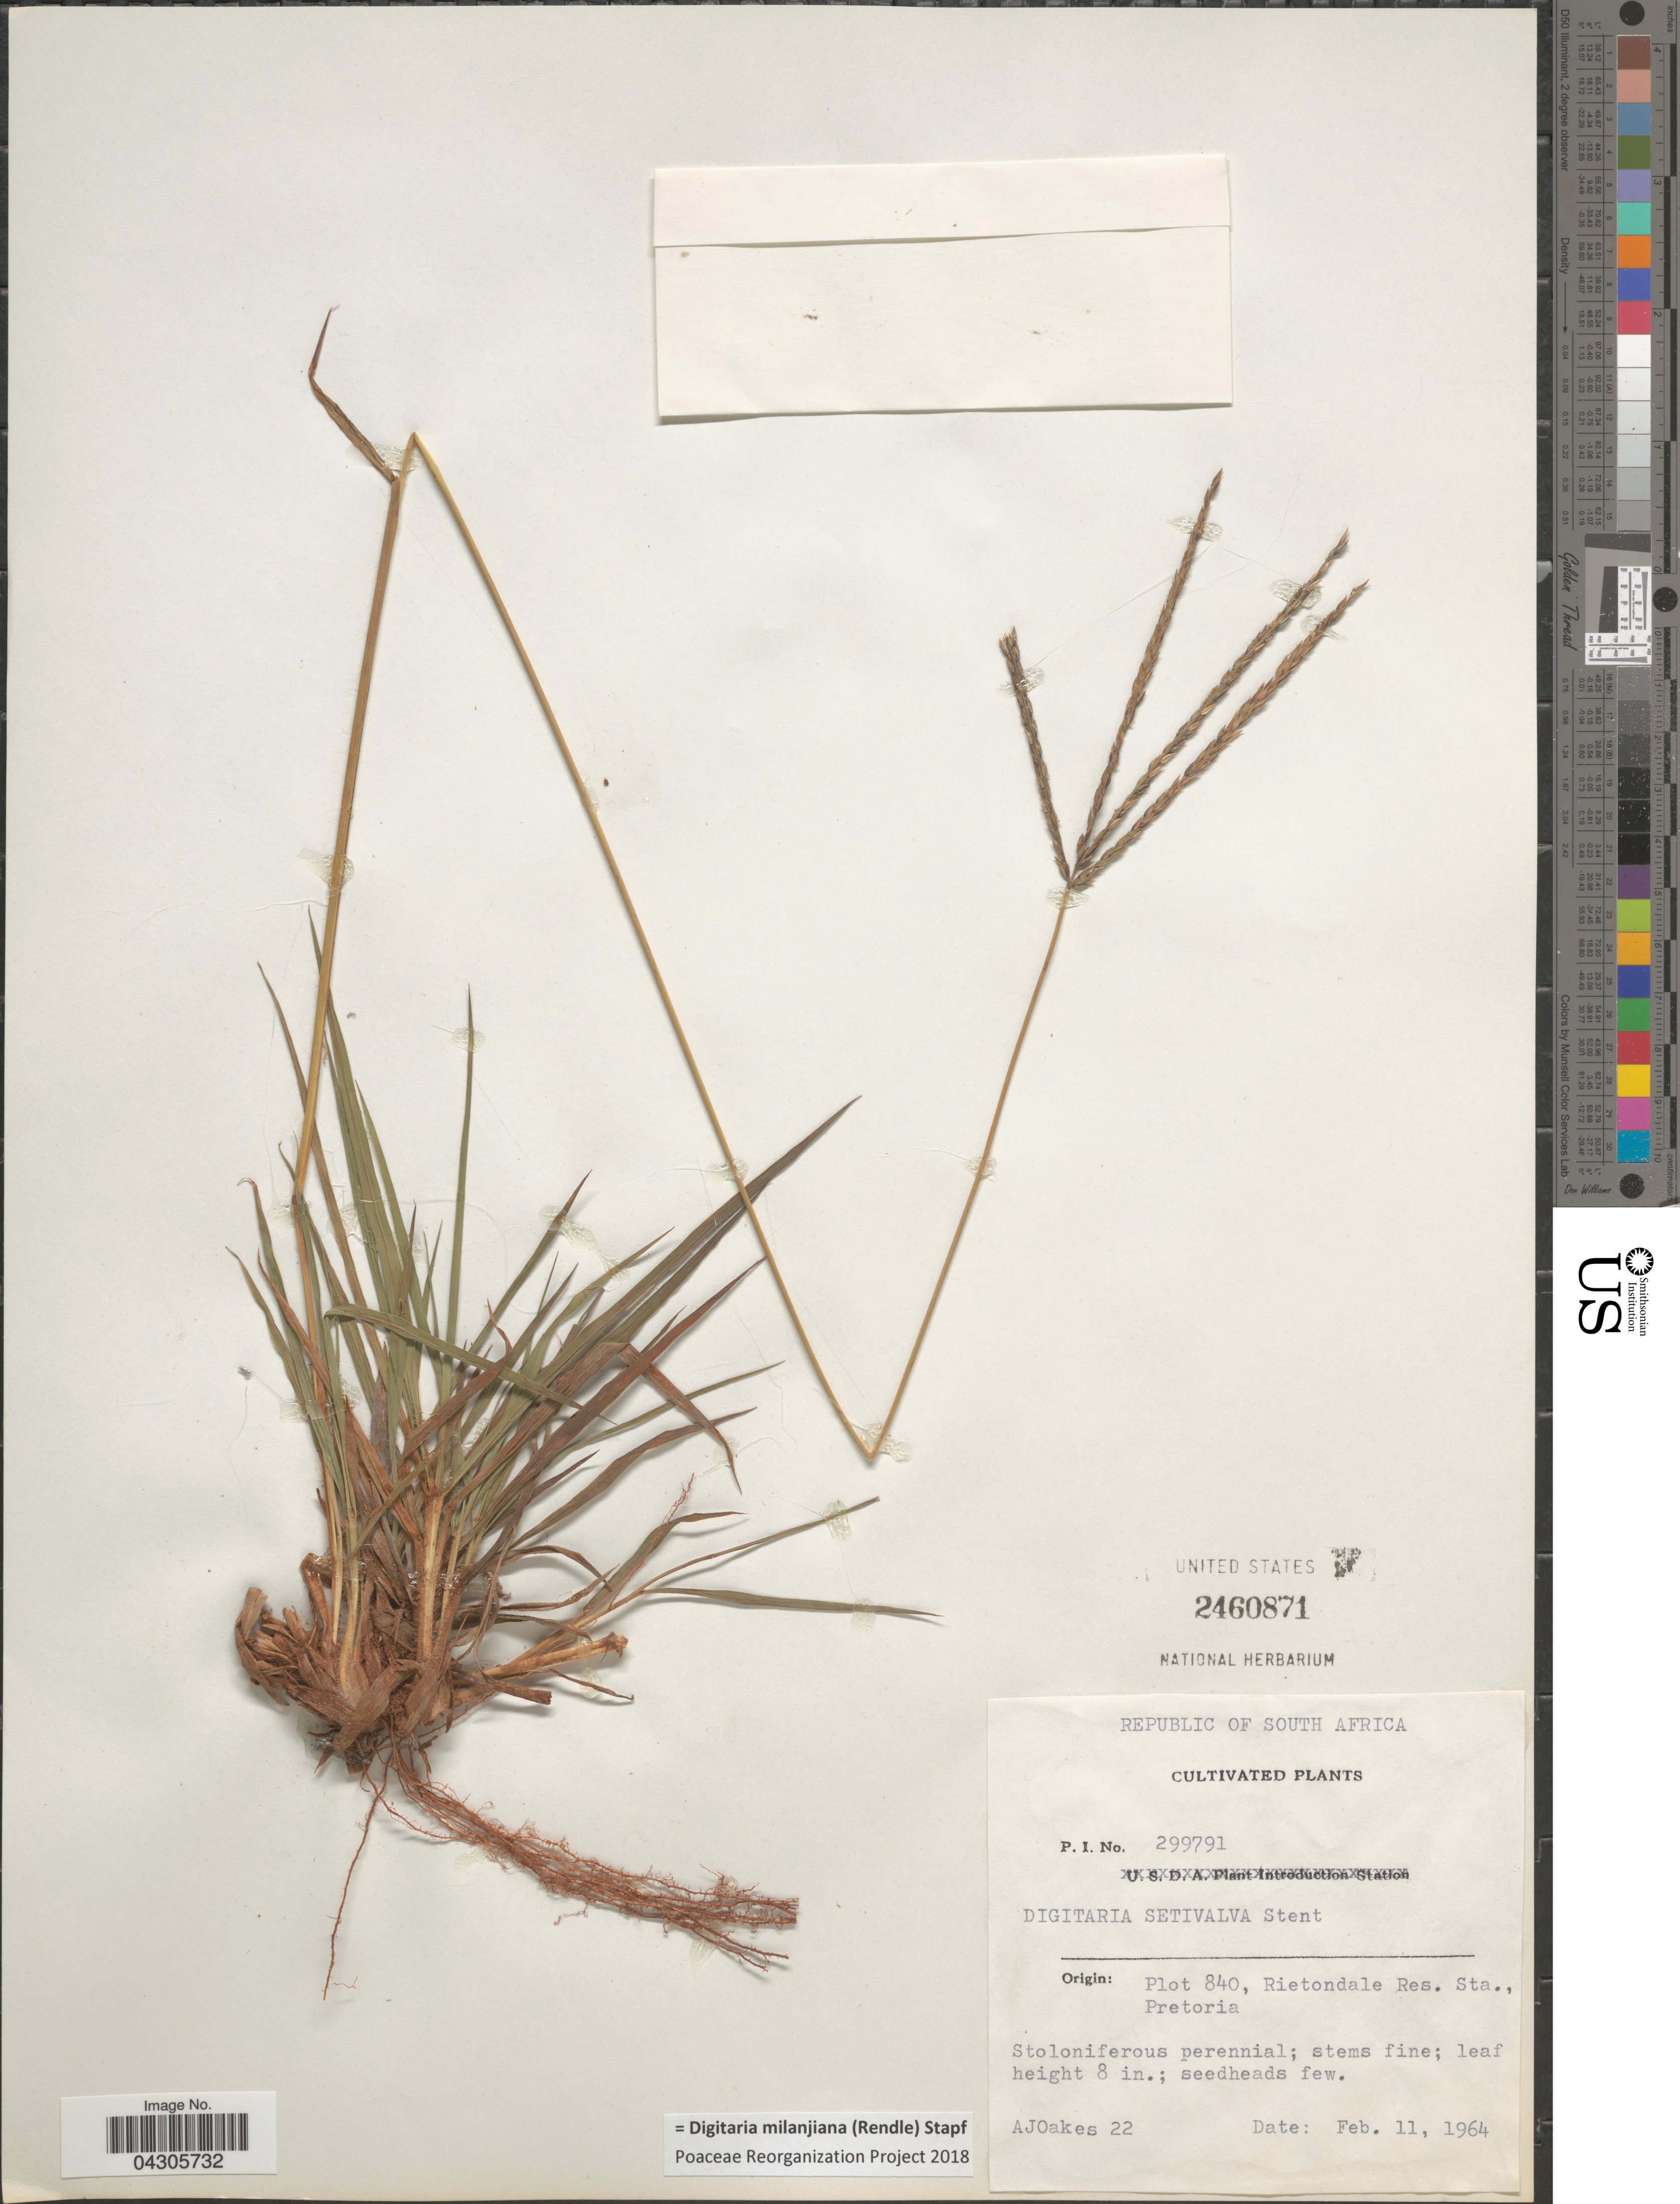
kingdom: Plantae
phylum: Tracheophyta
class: Liliopsida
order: Poales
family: Poaceae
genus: Digitaria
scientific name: Digitaria milanjiana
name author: (Rendle) Stapf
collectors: A. Oakes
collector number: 22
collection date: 1964-02-11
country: South Africa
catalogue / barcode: US 2460871